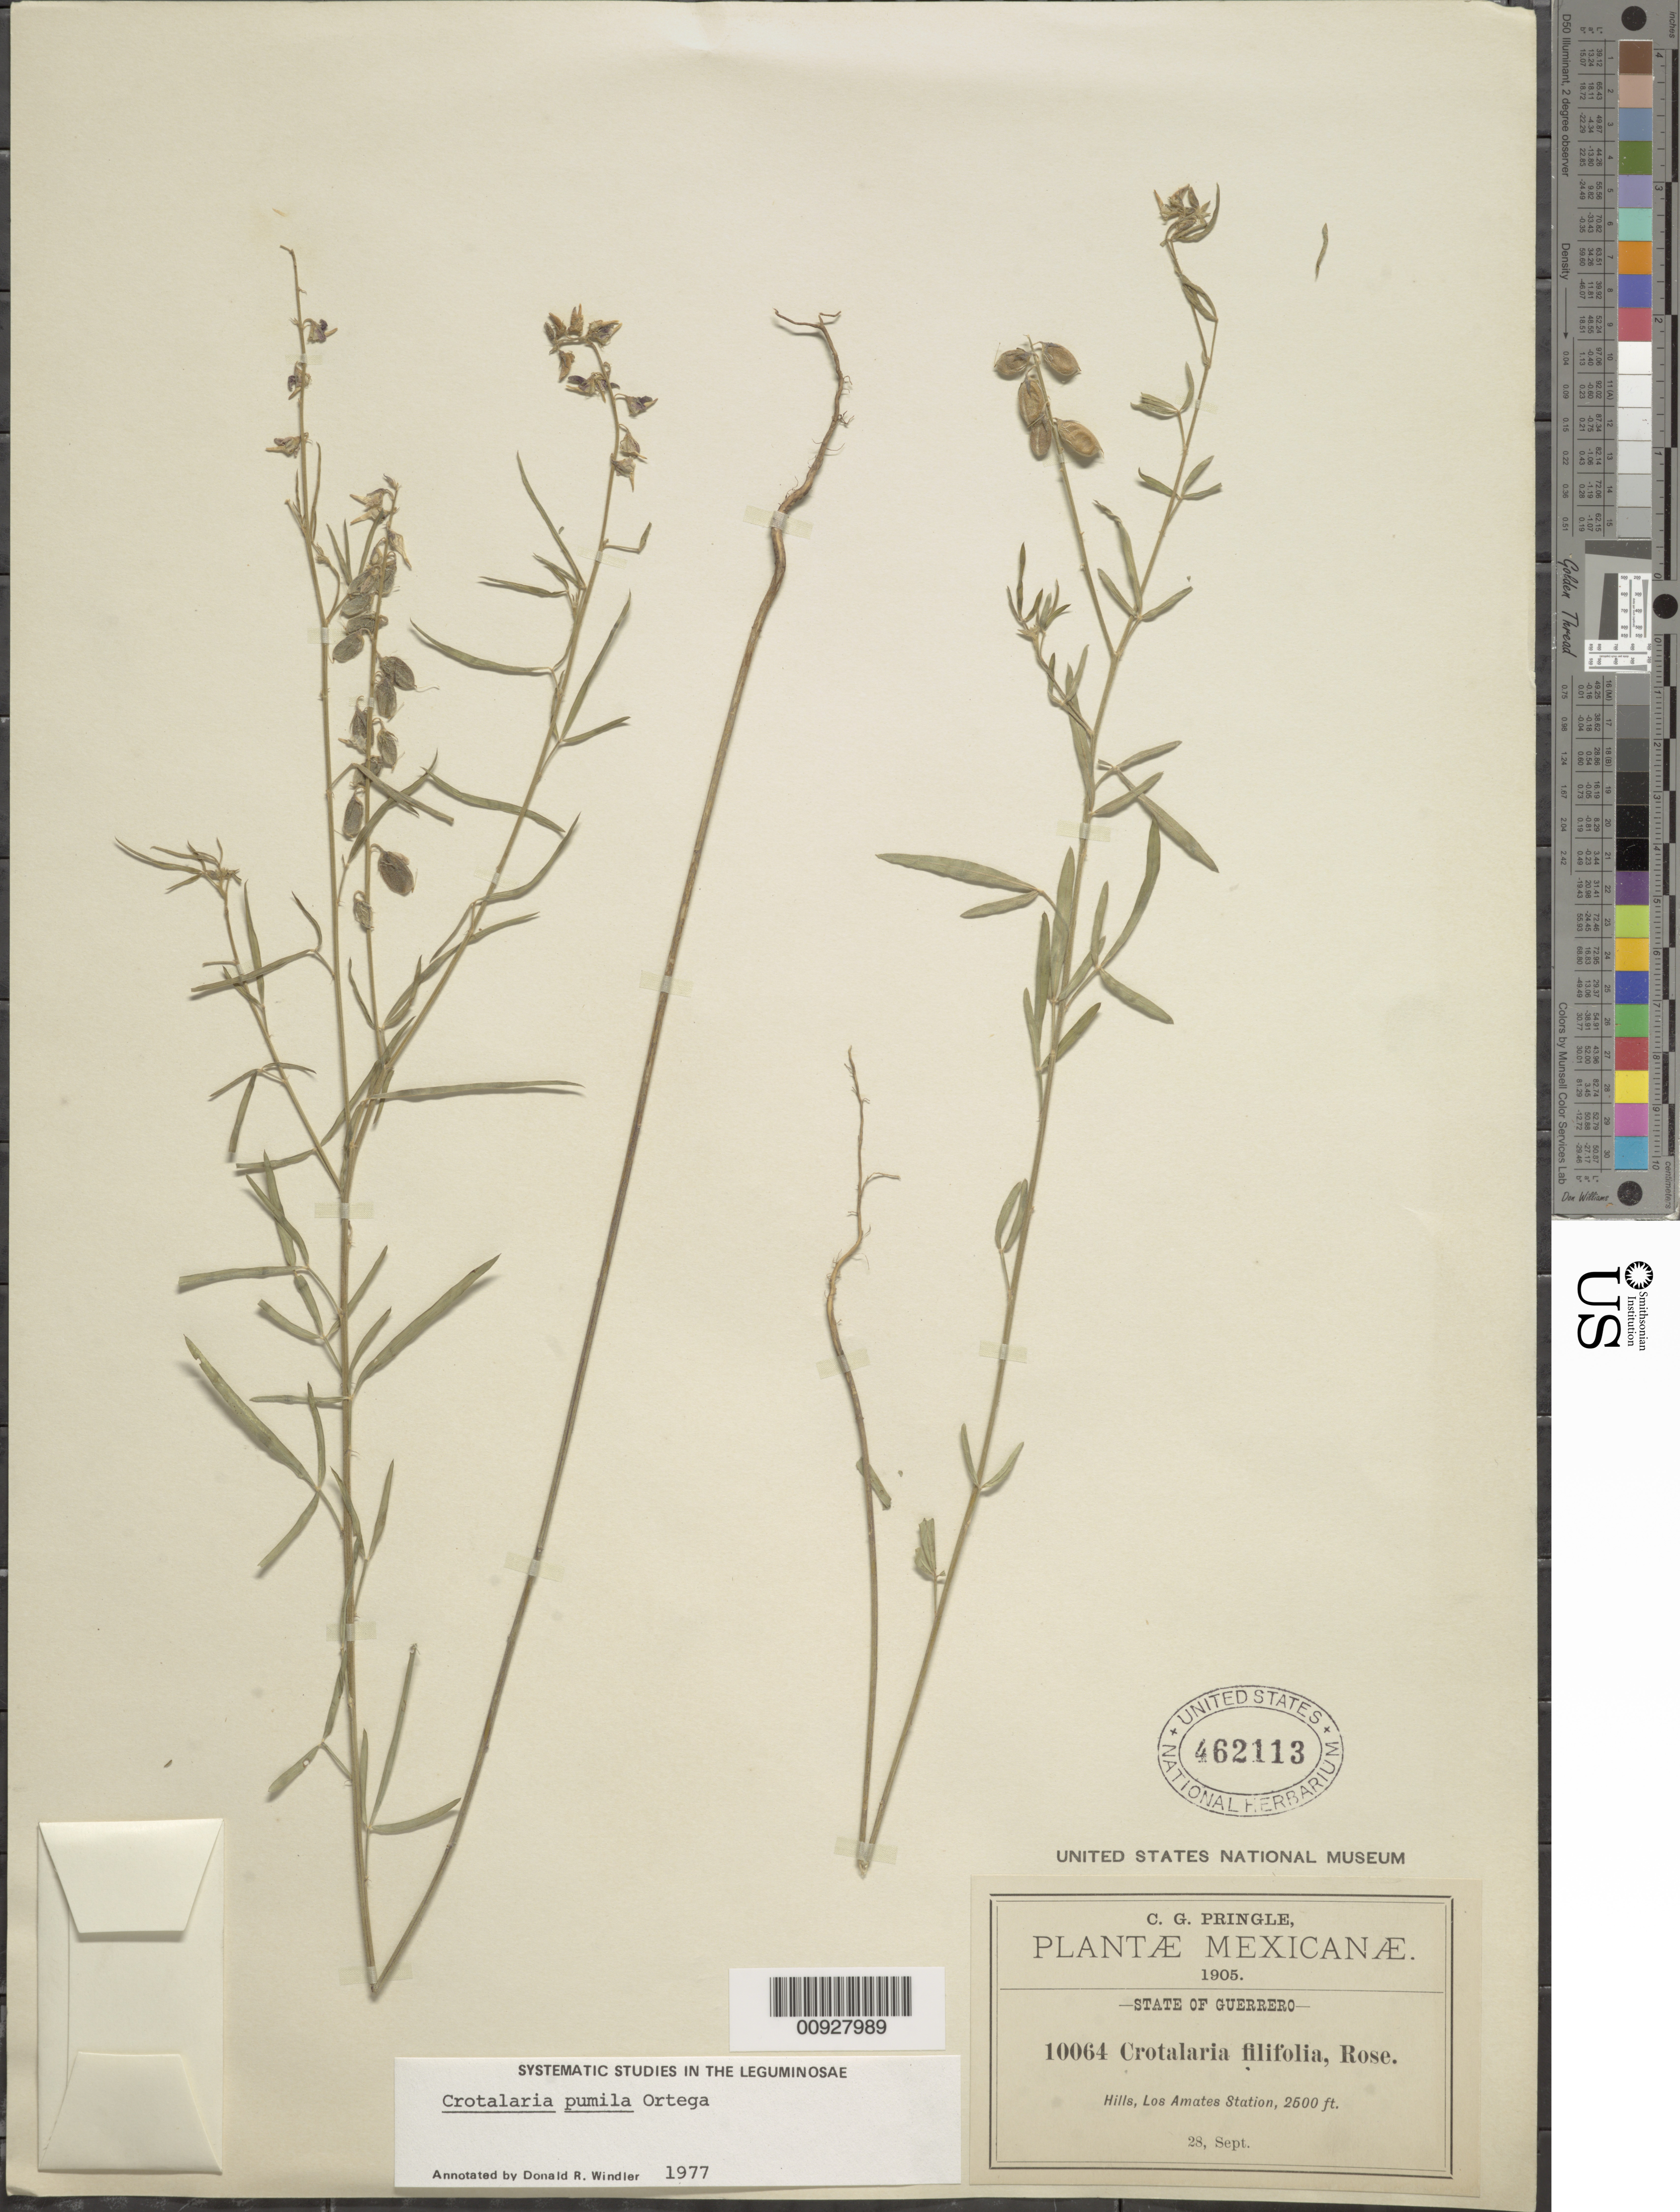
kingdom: Plantae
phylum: Tracheophyta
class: Magnoliopsida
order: Fabales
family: Fabaceae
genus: Crotalaria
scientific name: Crotalaria pumila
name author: Ortega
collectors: C. G. Pringle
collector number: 10064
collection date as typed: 28 Sep 1905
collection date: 1905-09-28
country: Mexico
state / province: Guerrero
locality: Los Amates Station, State of Guerrero.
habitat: Hills.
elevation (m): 762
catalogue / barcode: US 462113